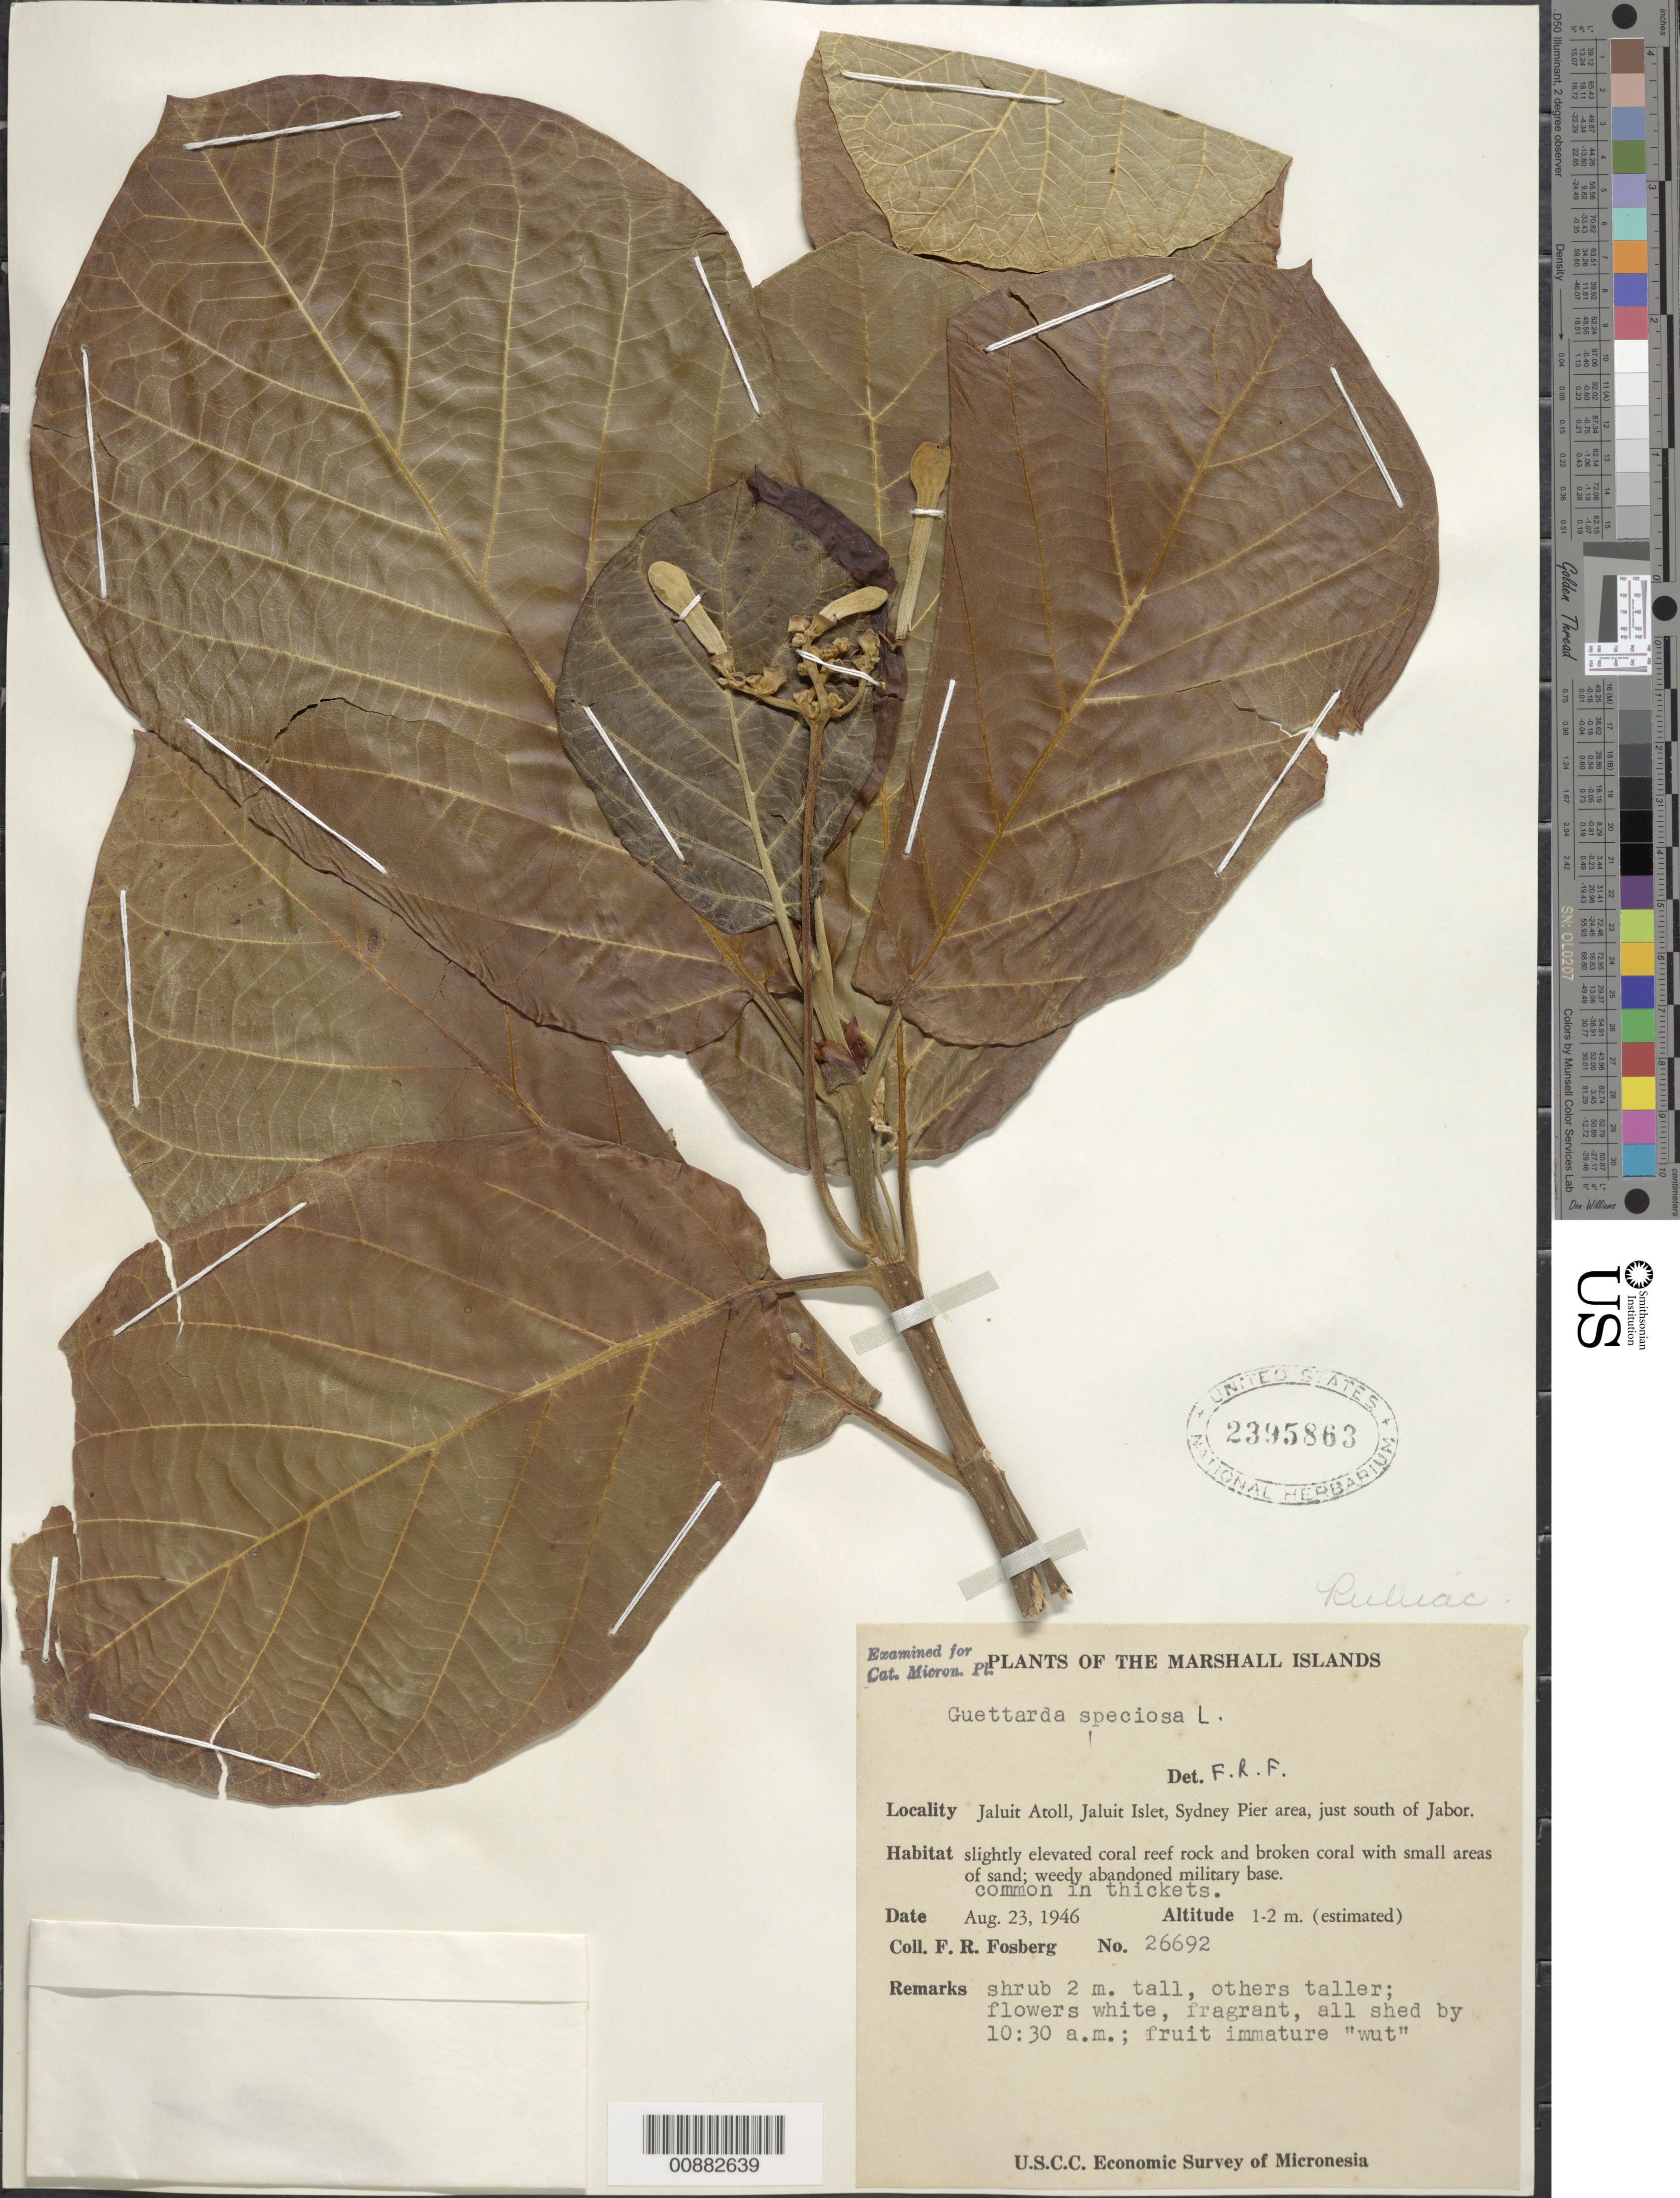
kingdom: Plantae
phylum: Tracheophyta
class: Magnoliopsida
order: Gentianales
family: Rubiaceae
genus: Guettarda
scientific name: Guettarda speciosa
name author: L.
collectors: F. R. Fosberg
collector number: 26692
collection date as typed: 23 Aug 1936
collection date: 1936-08-23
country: Marshall Islands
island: Jaluit Atoll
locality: Jaluit Islet, Sydney Pier area, just S of Jabor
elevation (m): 1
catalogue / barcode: US 2395863